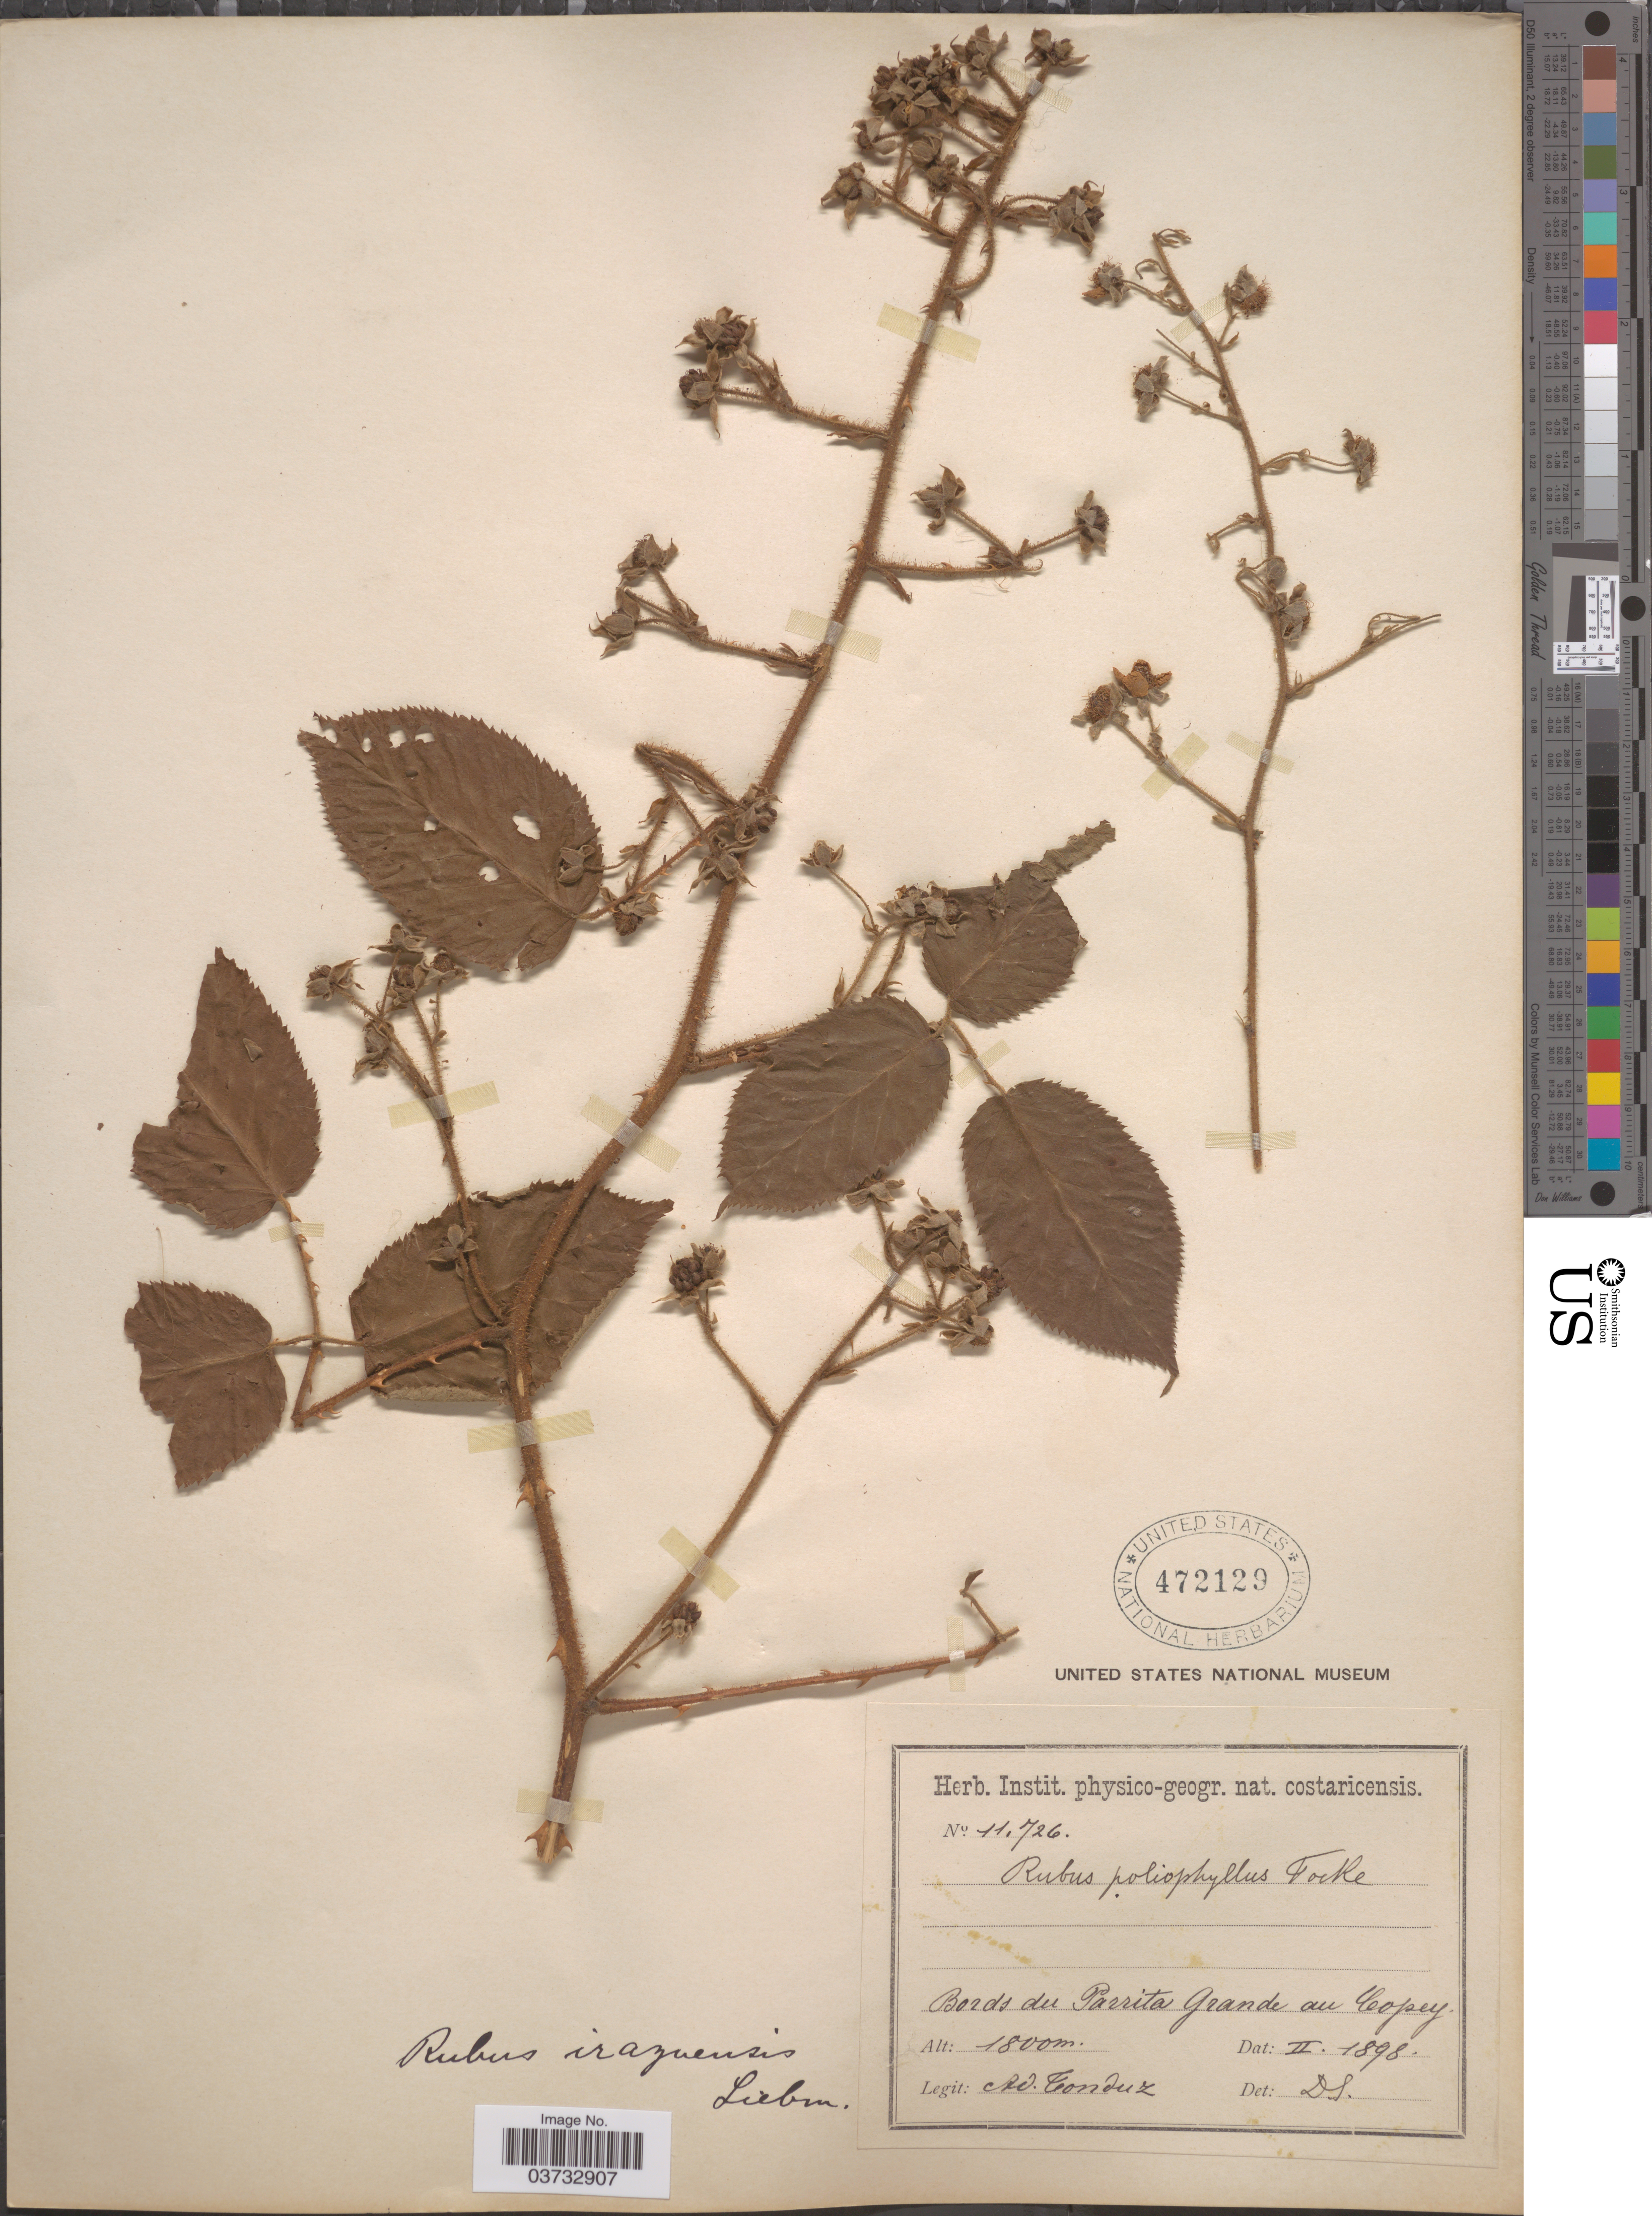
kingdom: Plantae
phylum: Tracheophyta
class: Magnoliopsida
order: Rosales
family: Rosaceae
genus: Rubus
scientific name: Rubus irasuensis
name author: Liebm.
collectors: A. Tonduz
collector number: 11726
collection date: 1898-02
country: Costa Rica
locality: Bords du Parrita Grande au Copey.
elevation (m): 1800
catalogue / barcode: US 472129